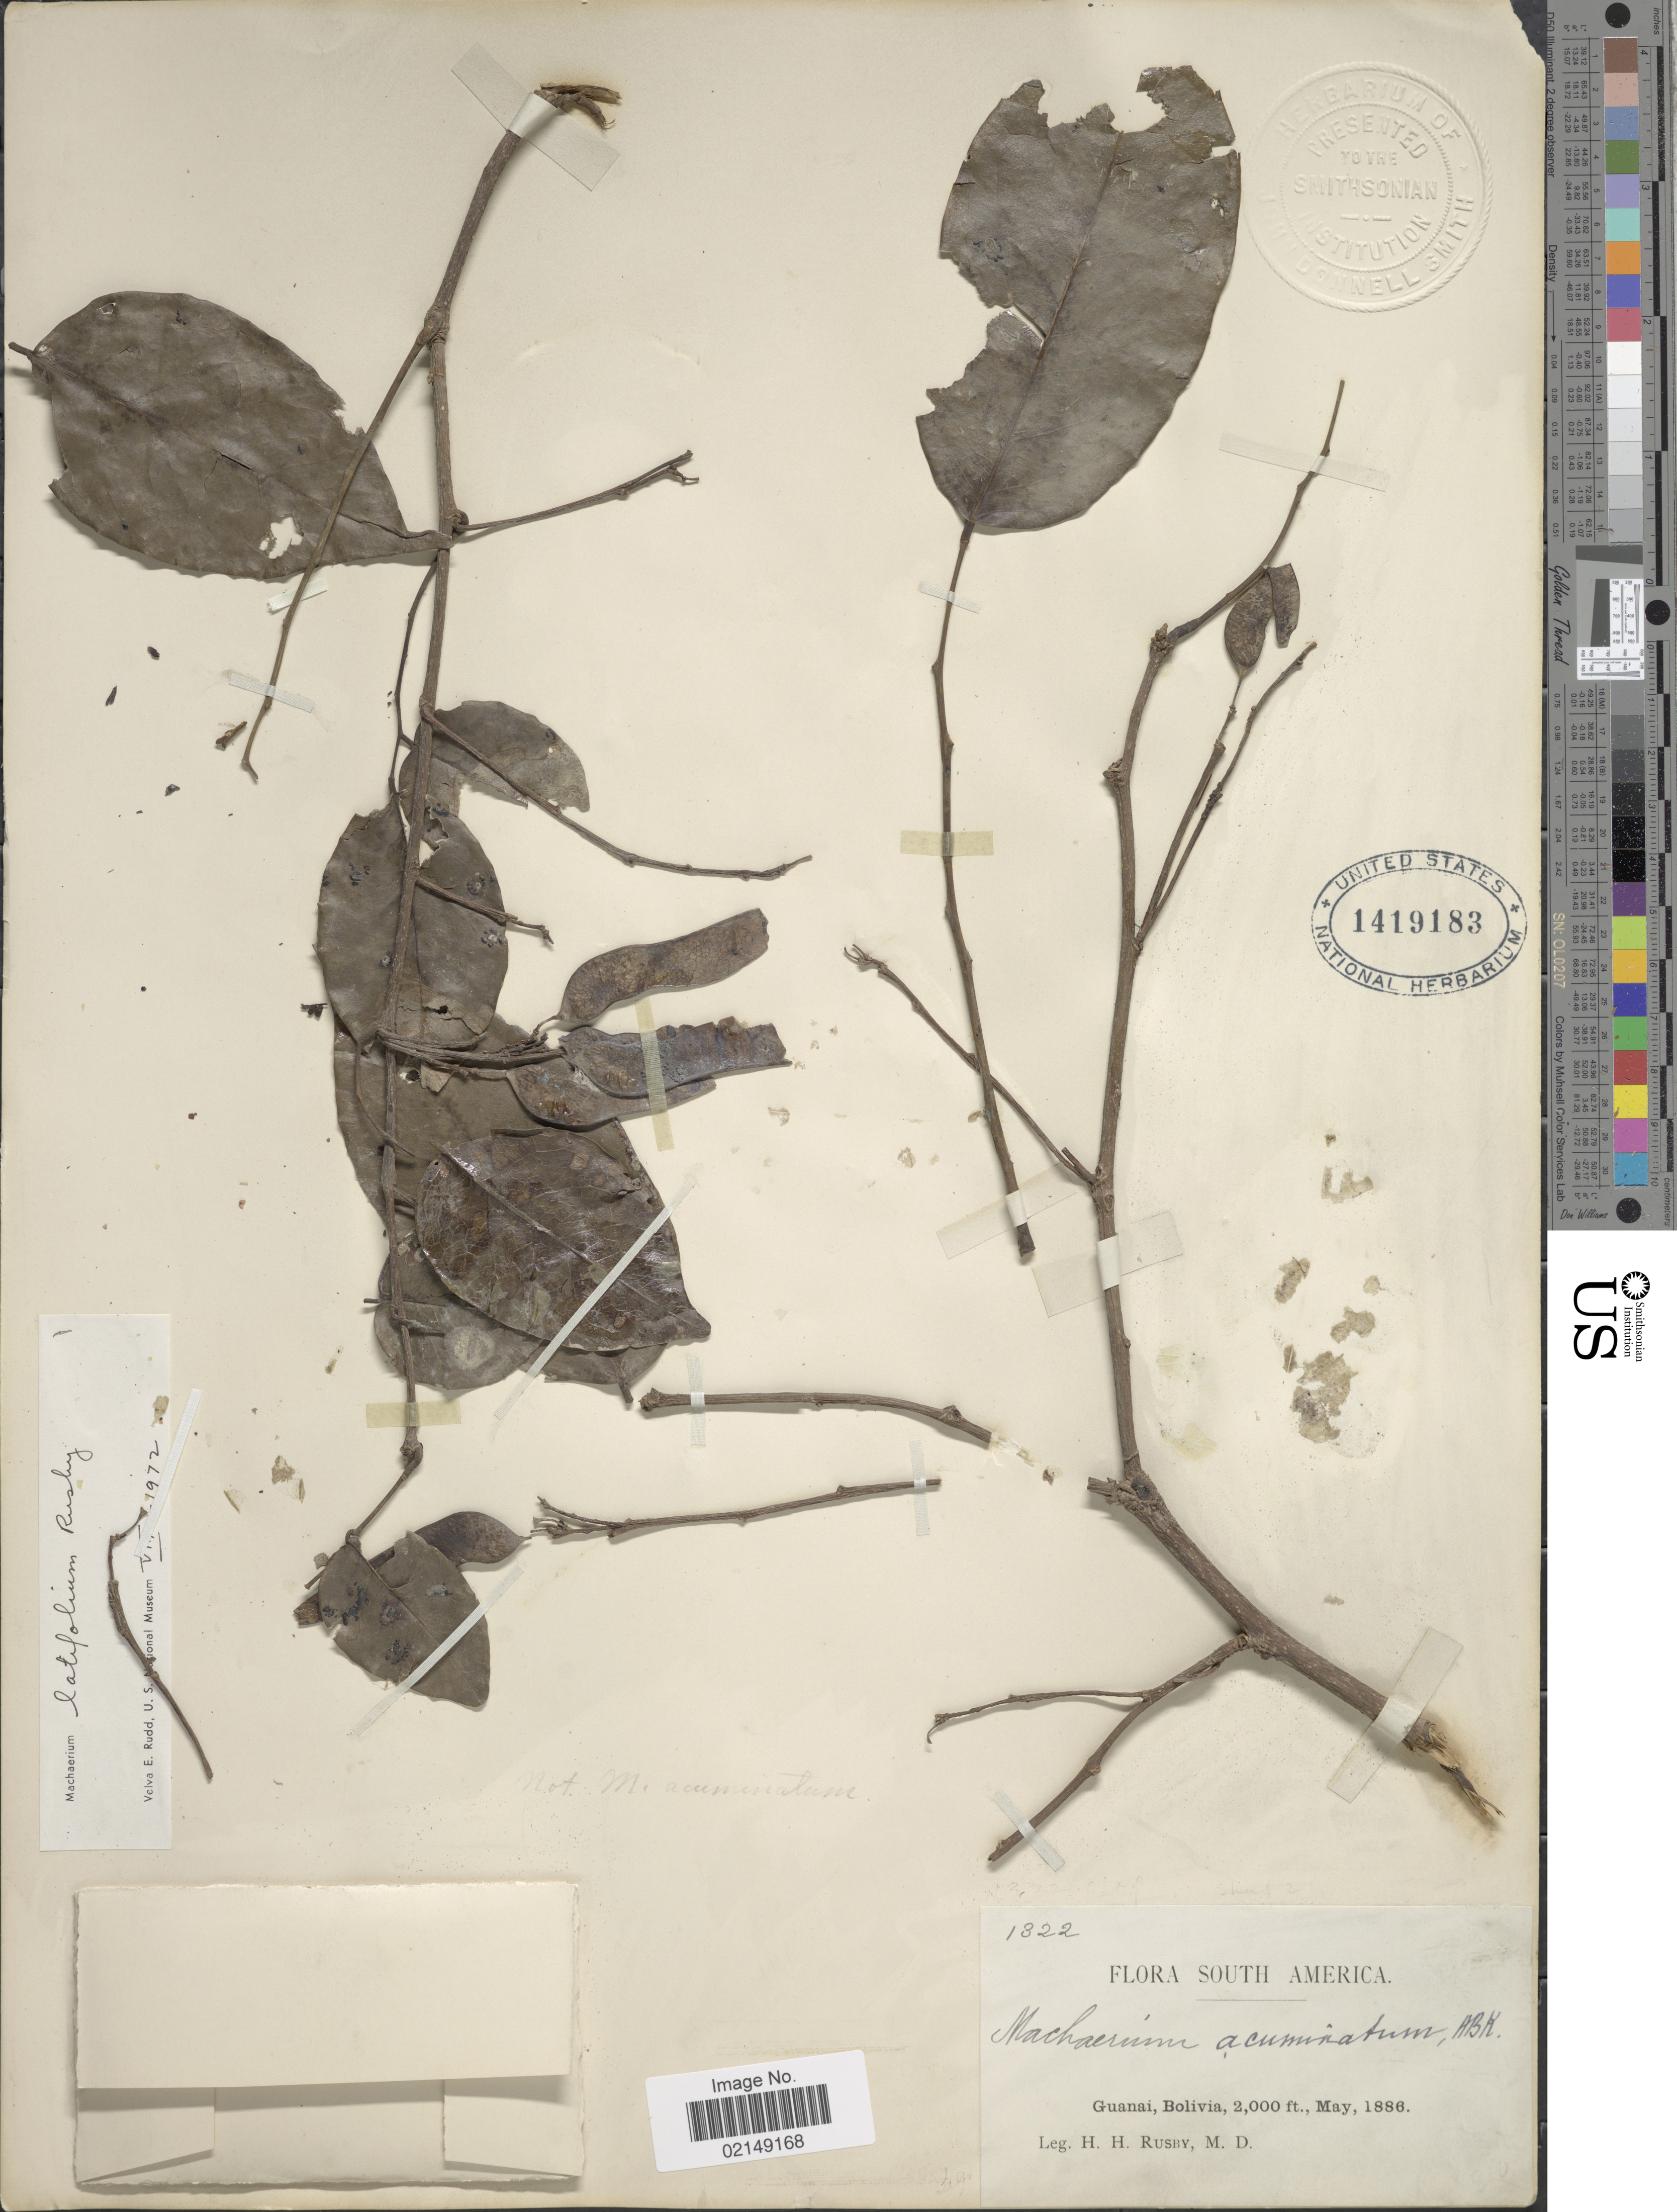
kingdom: Plantae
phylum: Tracheophyta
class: Magnoliopsida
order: Fabales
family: Fabaceae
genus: Machaerium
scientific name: Machaerium latifolium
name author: Rusby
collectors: H. H. Rusby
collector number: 1322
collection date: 1886-05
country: Bolivia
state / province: La Páz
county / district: Larecaja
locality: Guanay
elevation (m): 610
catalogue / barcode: US 1419183